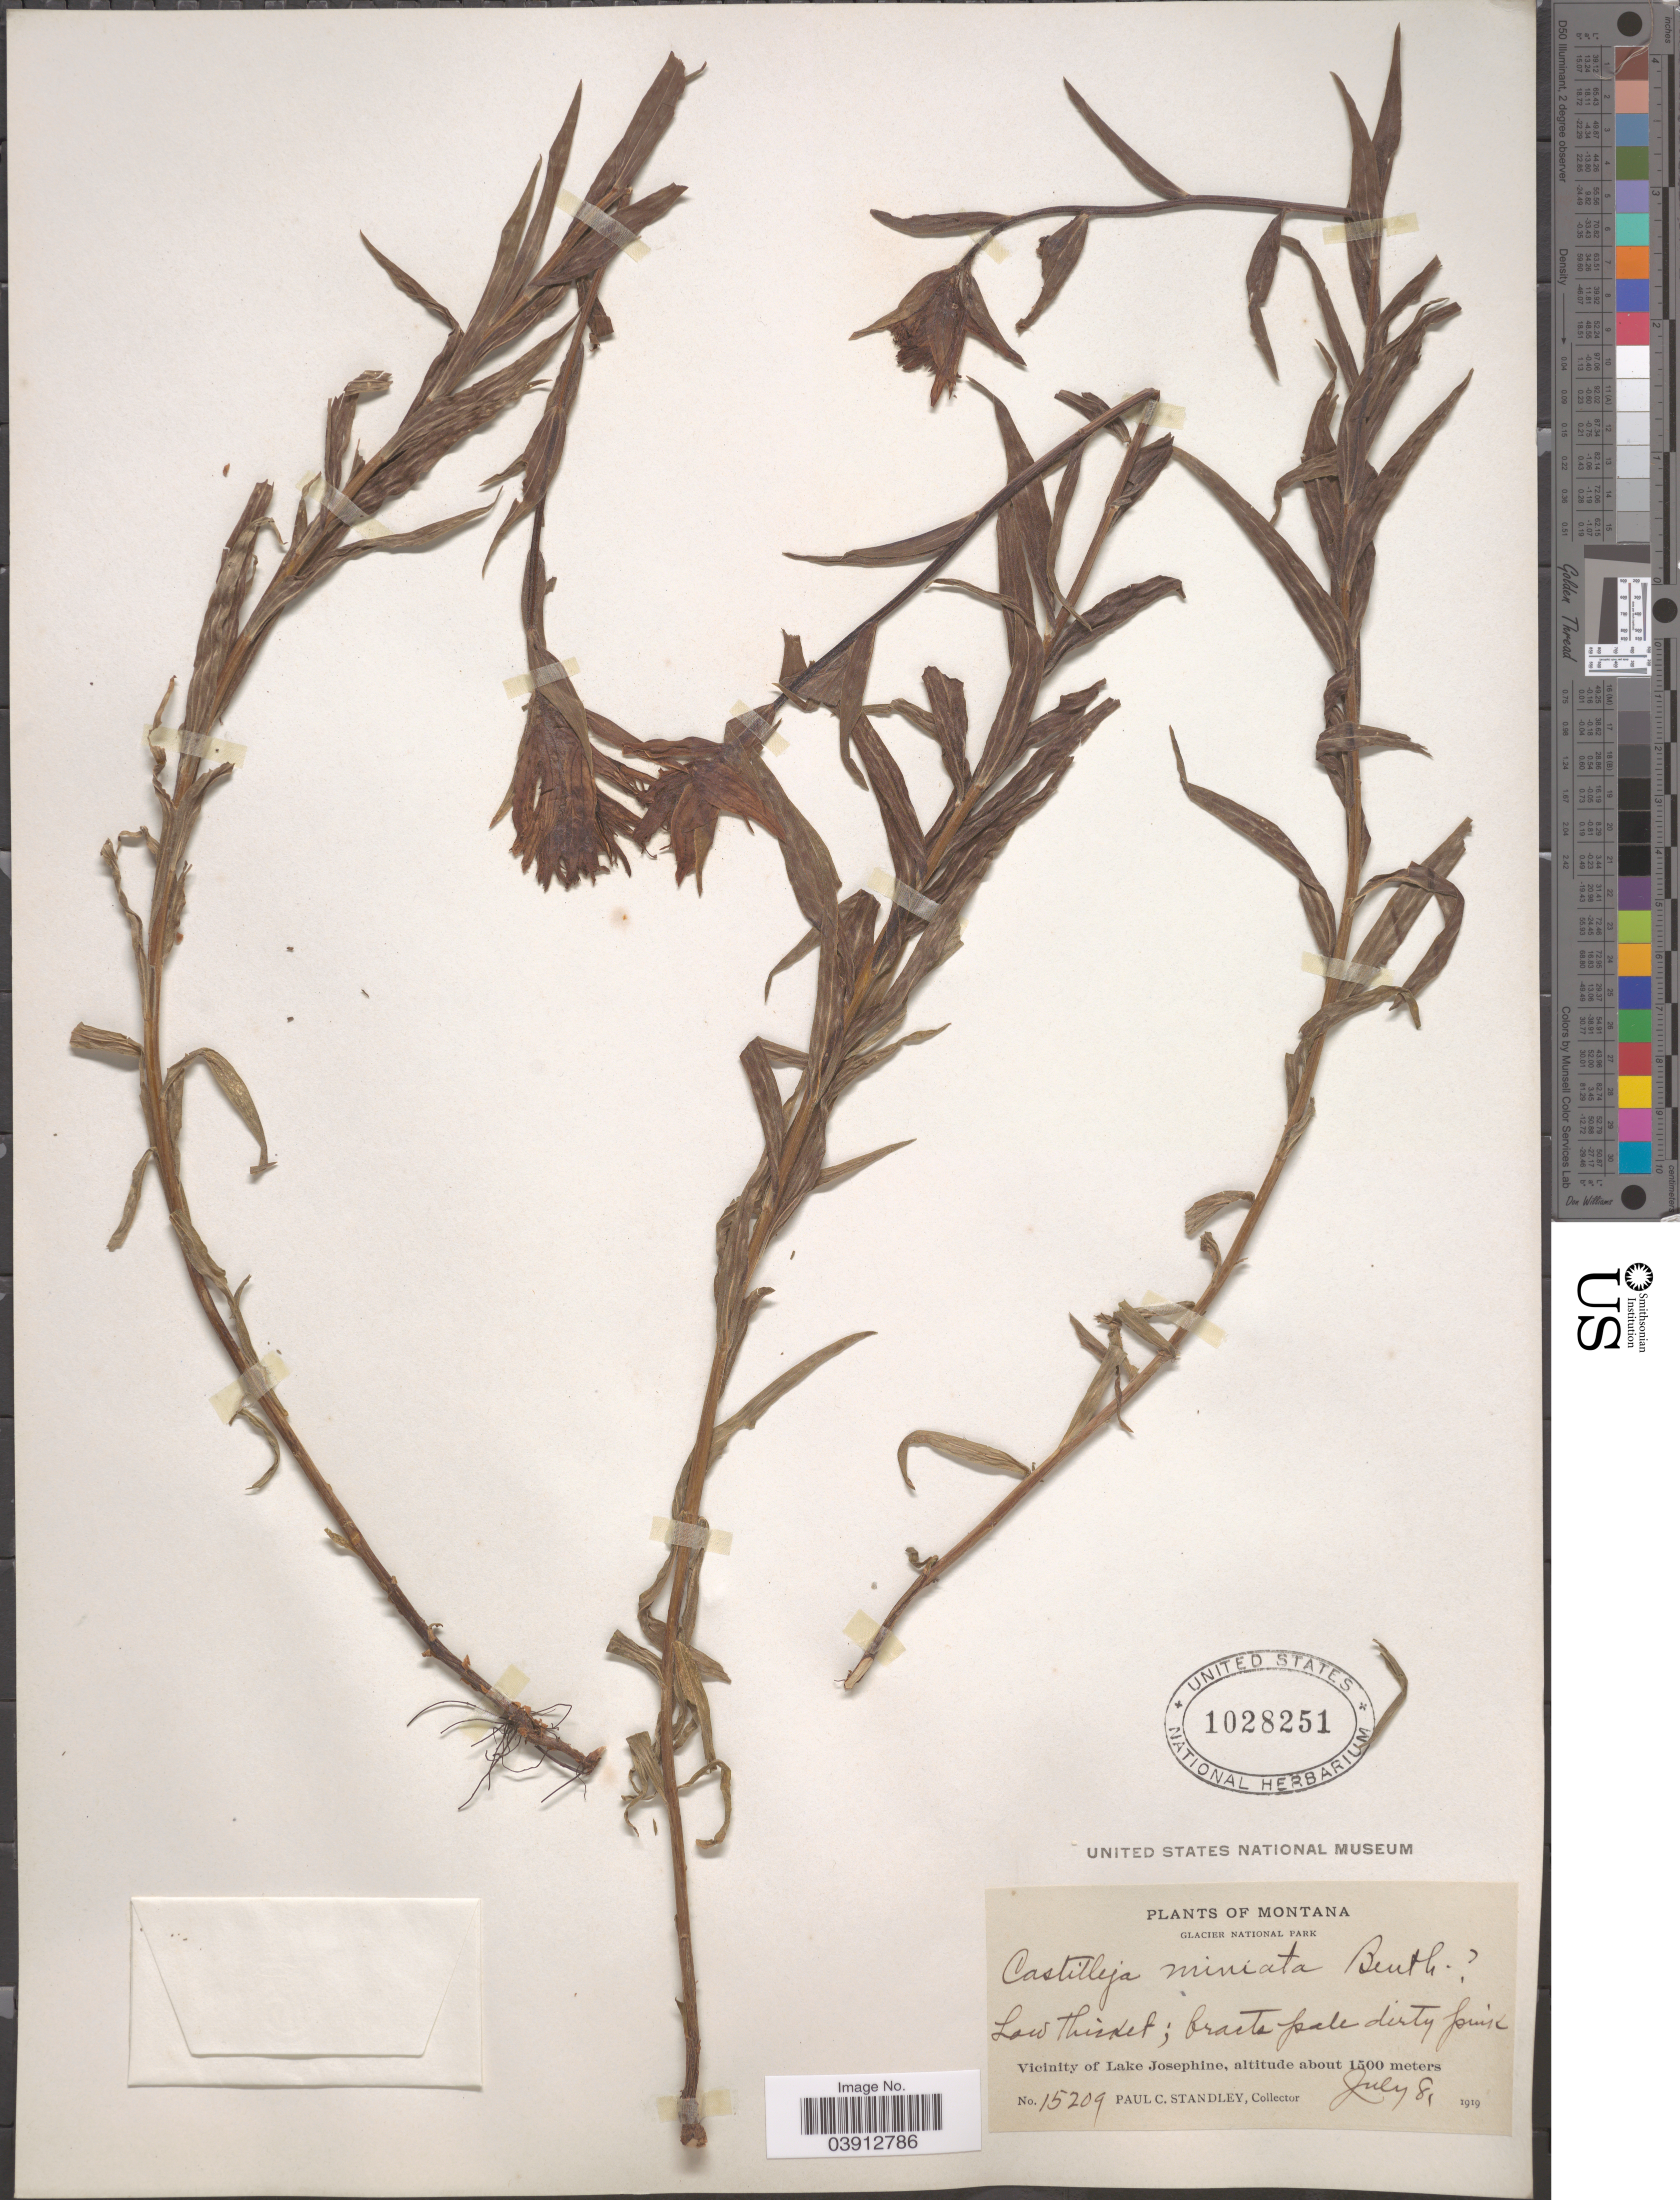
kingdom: Plantae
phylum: Tracheophyta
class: Magnoliopsida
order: Lamiales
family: Orobanchaceae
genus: Castilleja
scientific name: Castilleja miniata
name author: Douglas ex Hook.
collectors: P. C. Standley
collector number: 15209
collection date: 1919-07-08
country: United States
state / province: Montana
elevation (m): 1500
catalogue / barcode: US 1028251